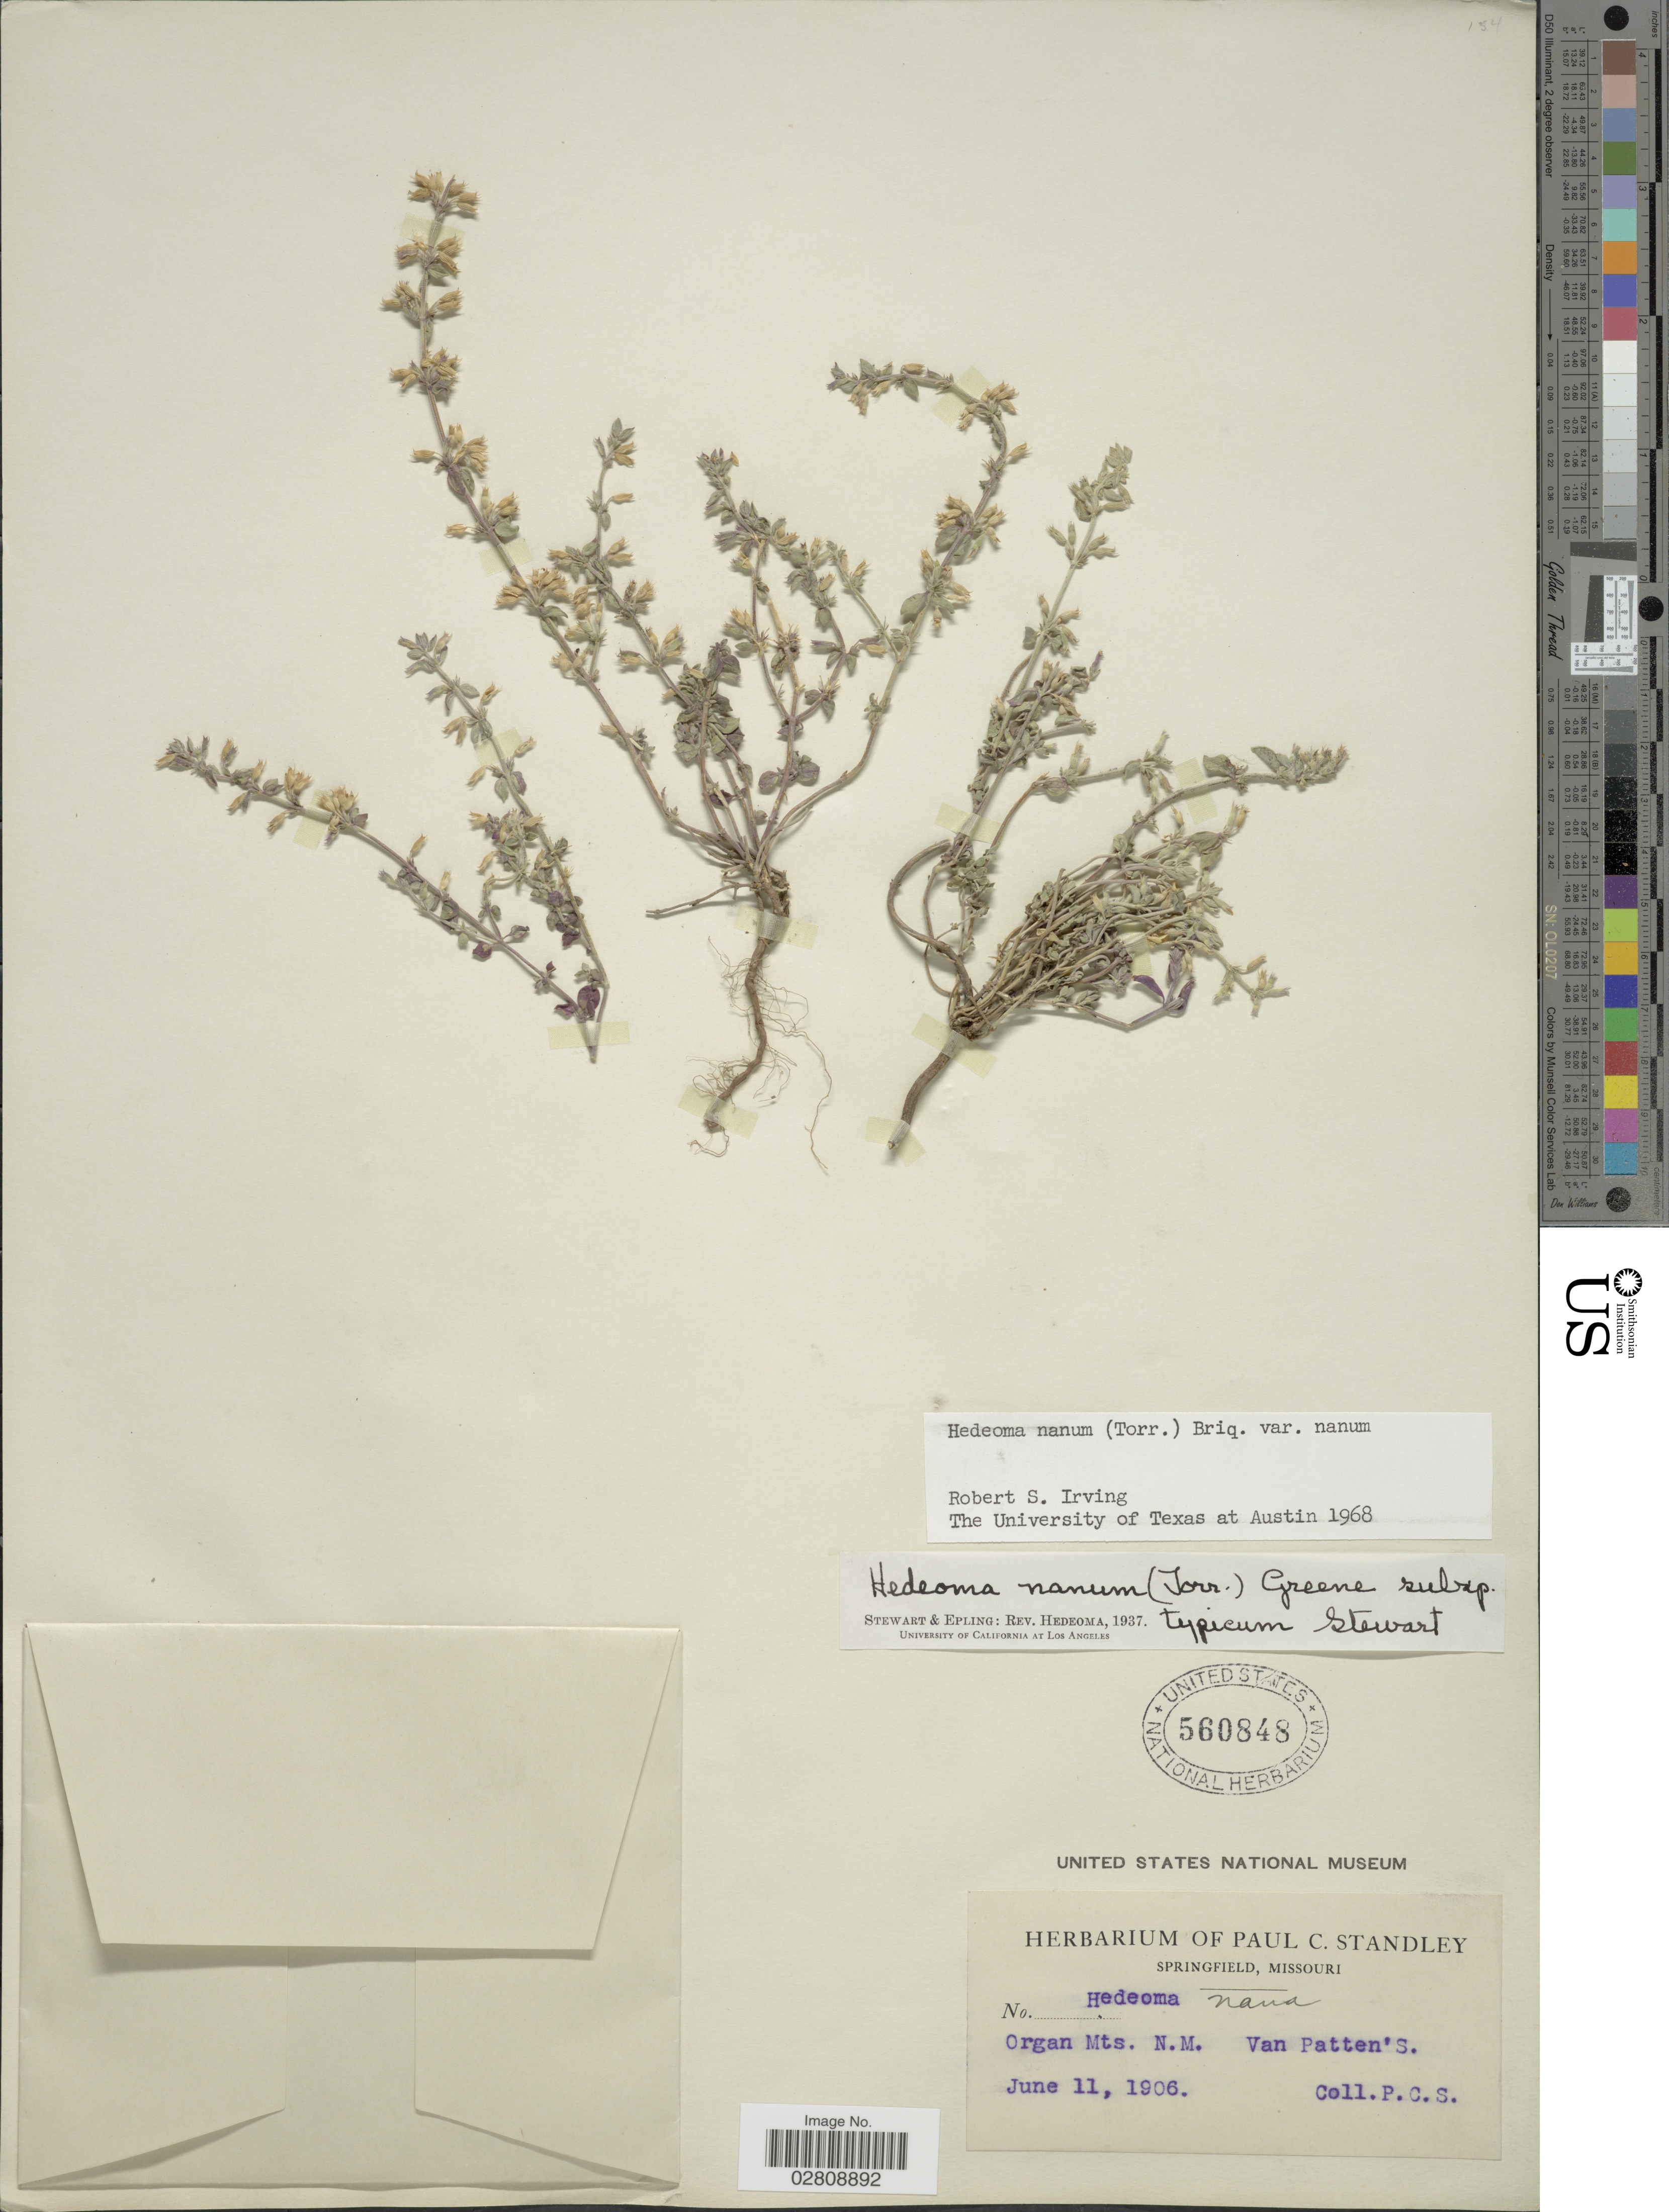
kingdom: Plantae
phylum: Tracheophyta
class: Magnoliopsida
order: Lamiales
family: Lamiaceae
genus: Hedeoma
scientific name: Hedeoma nana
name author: (Torr.) Briq.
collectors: P. C. Standley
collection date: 1906-06-11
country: United States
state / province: Missouri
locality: Organ Mts. N.M. Van Patten's.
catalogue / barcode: US 560848